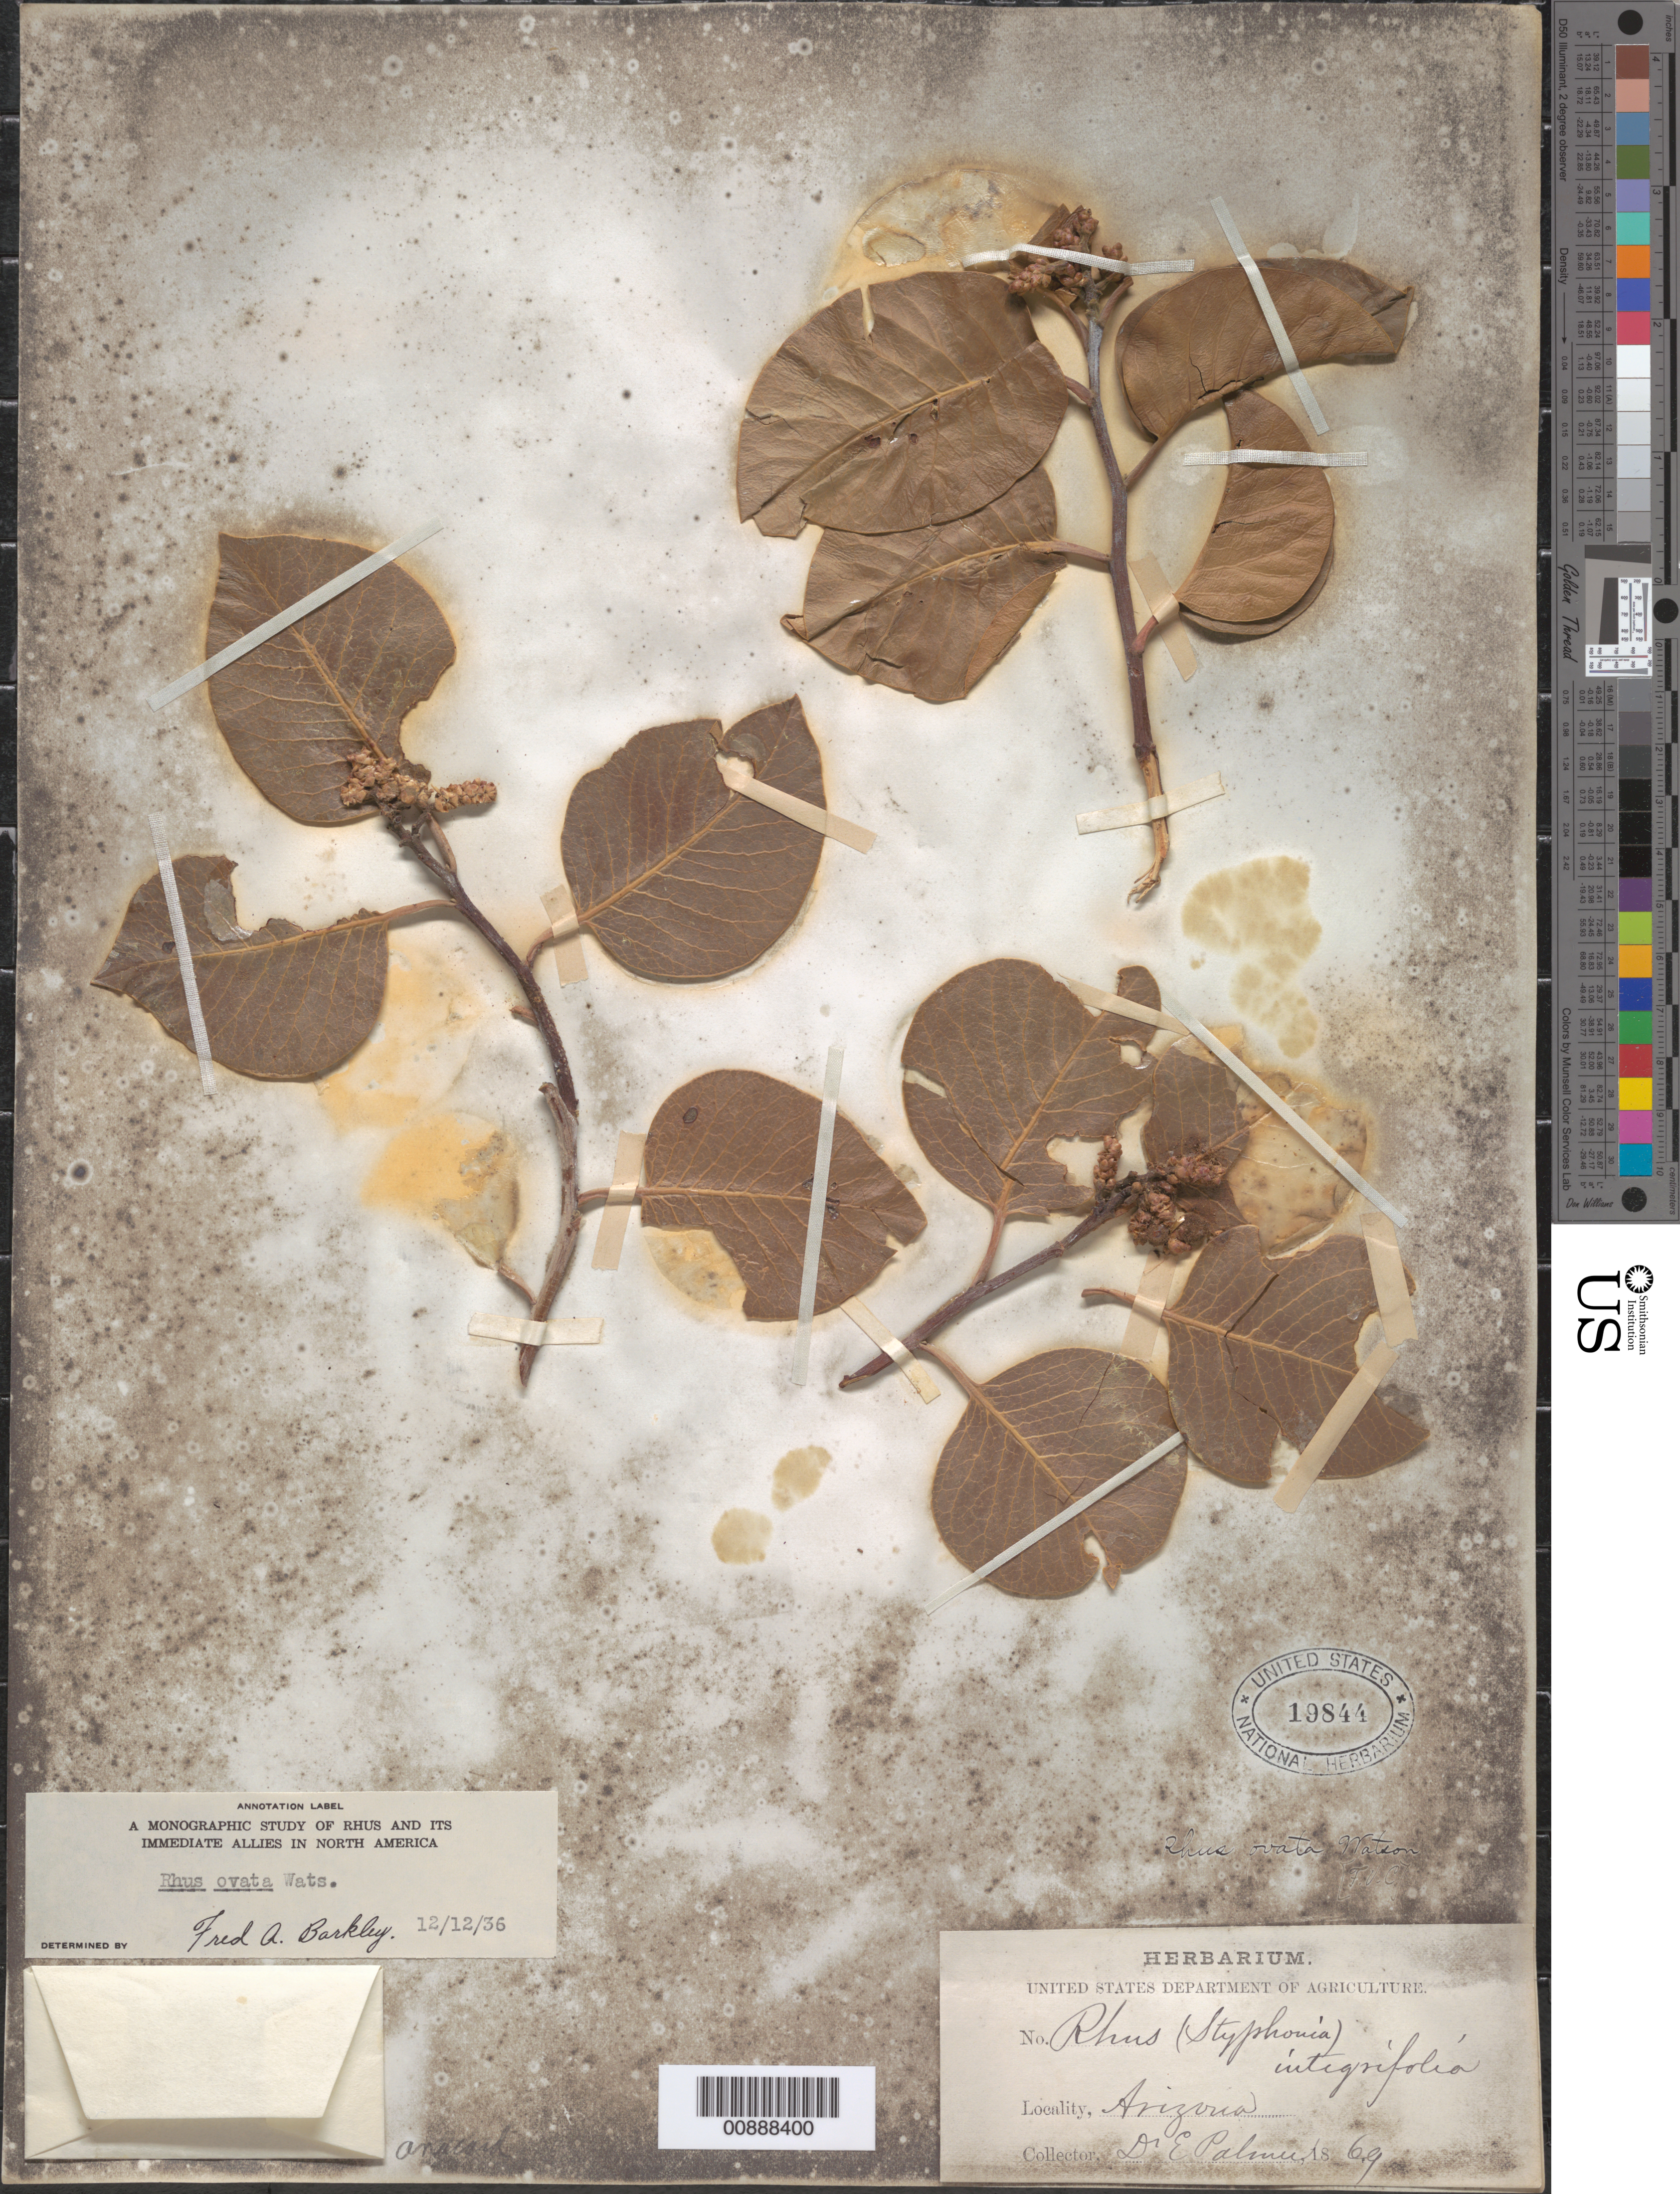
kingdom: Plantae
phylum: Tracheophyta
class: Magnoliopsida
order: Sapindales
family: Anacardiaceae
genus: Rhus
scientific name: Rhus ovata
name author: S. Watson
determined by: Barkley, F. A.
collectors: E. Palmer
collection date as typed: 1869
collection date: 1869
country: United States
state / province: Arizona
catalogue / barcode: US 19844